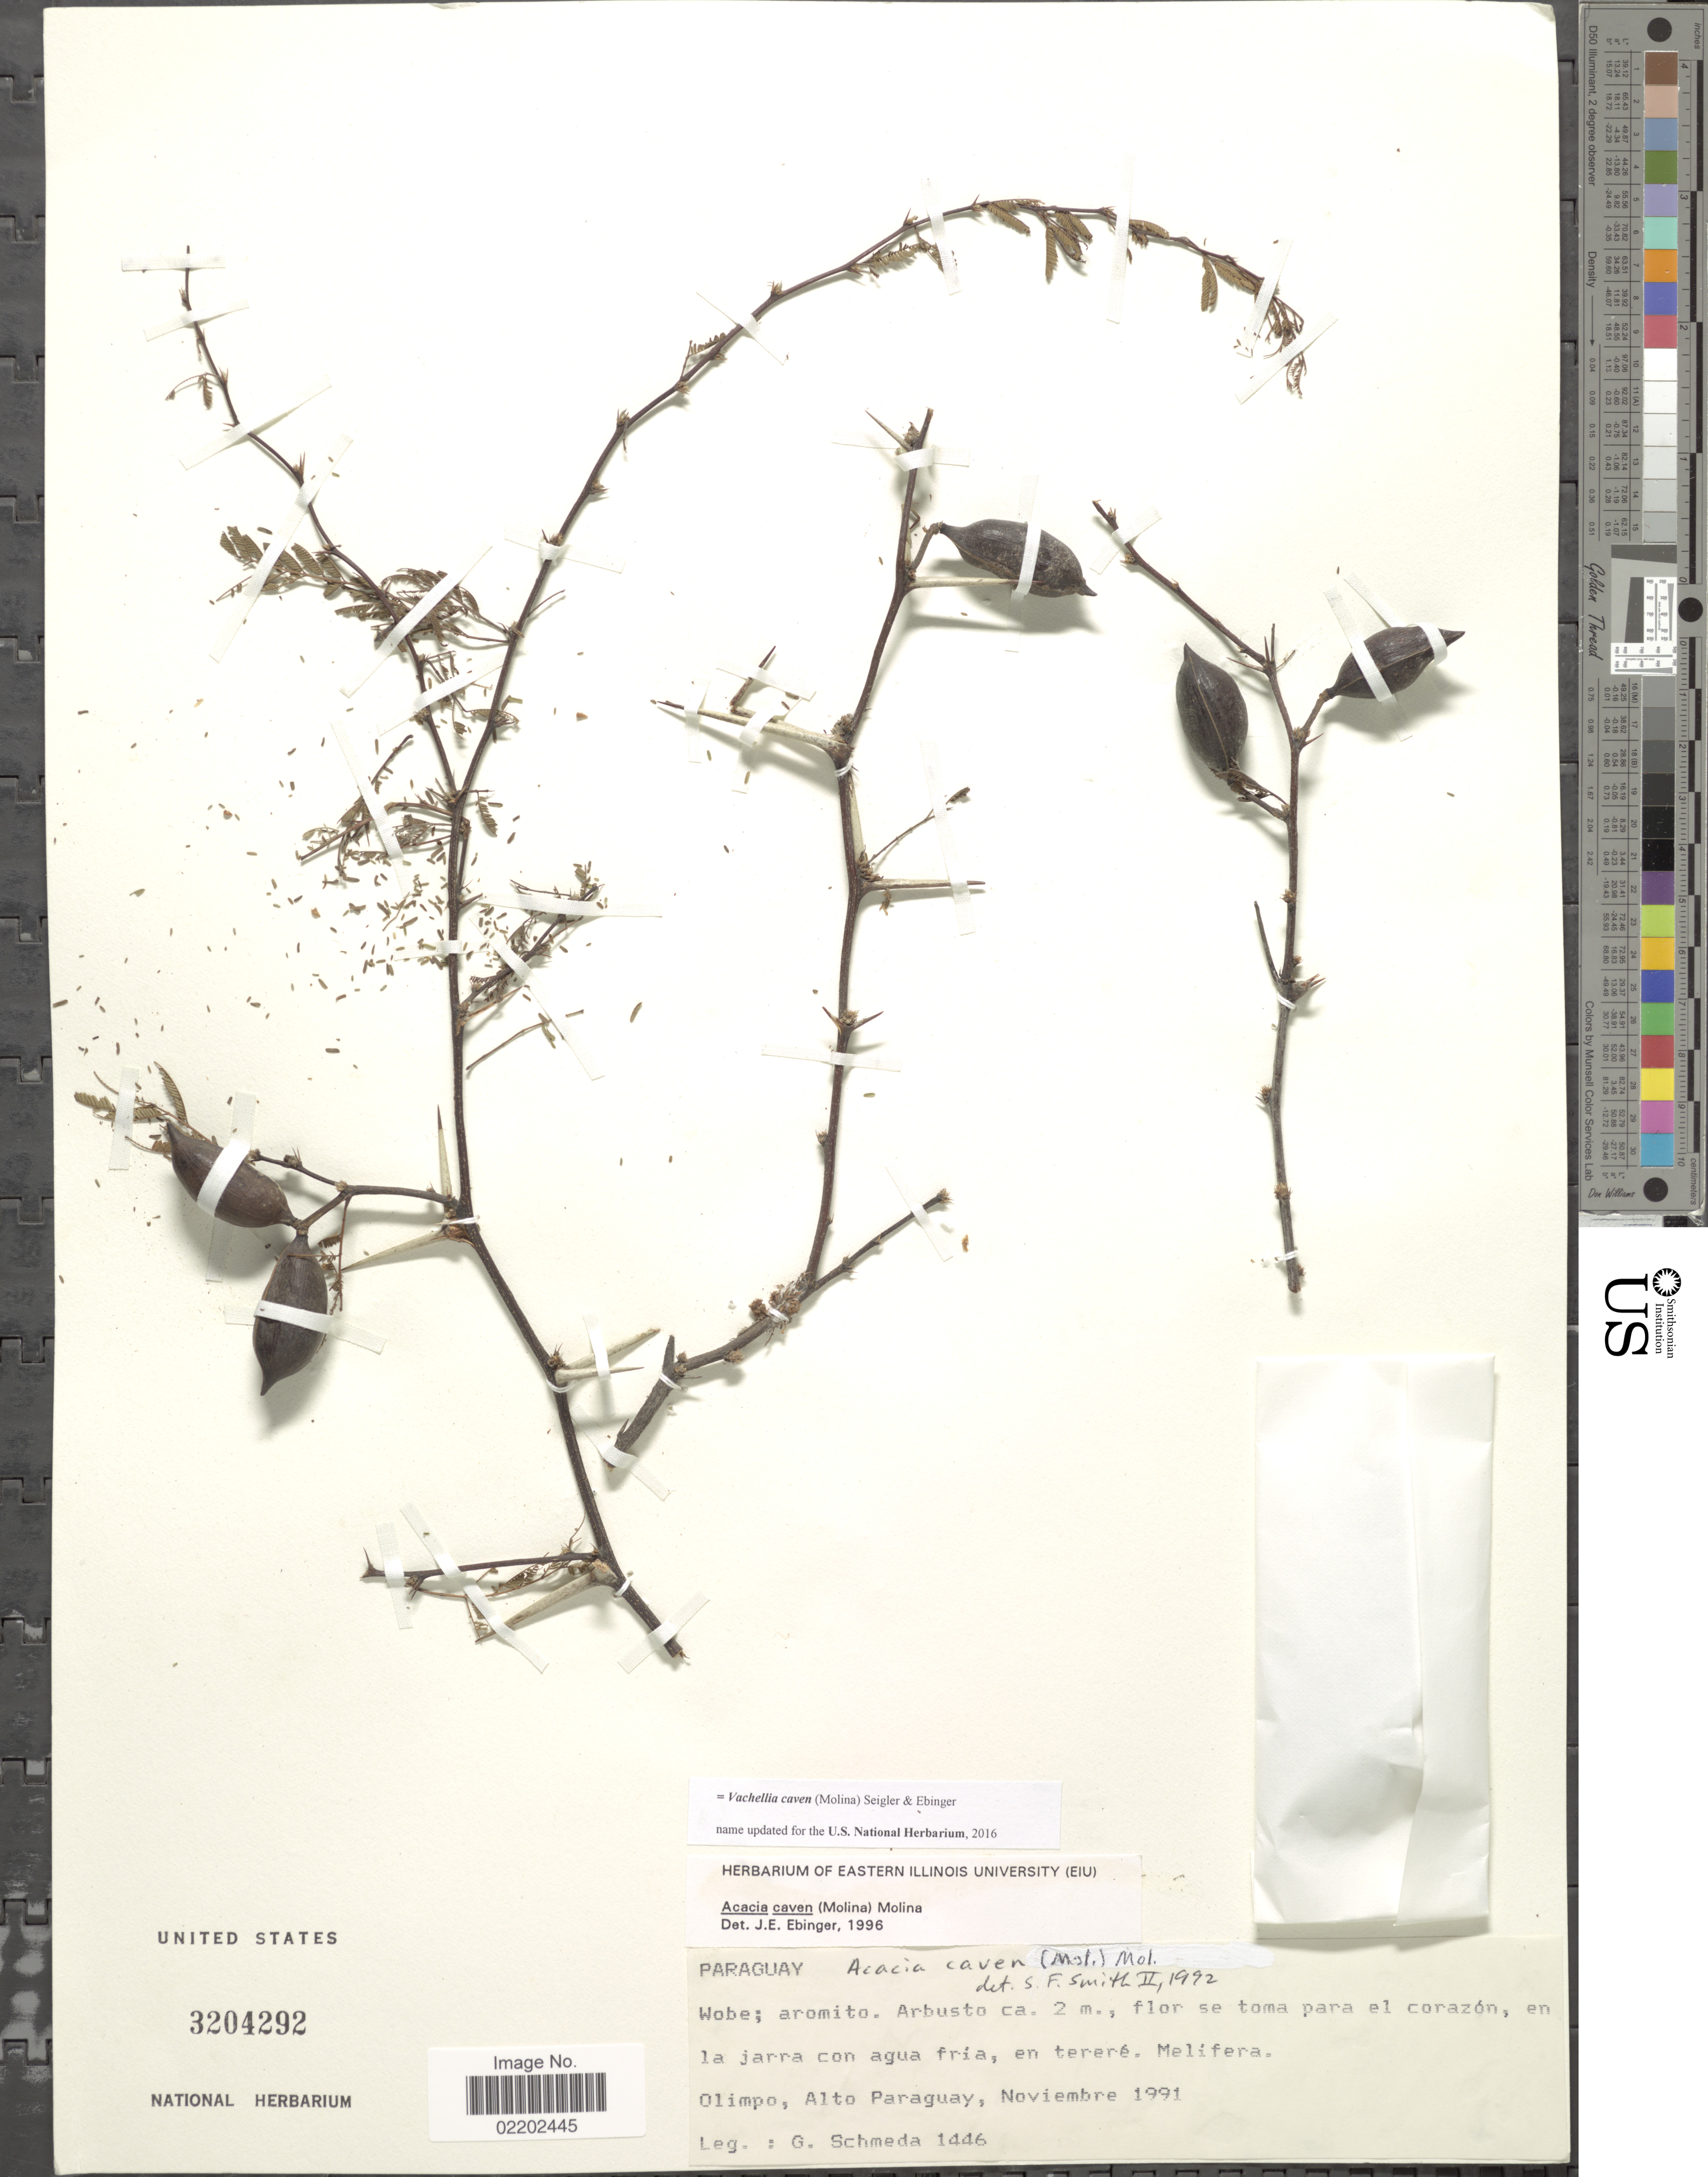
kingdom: Plantae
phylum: Tracheophyta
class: Magnoliopsida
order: Fabales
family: Fabaceae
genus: Vachellia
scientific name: Vachellia caven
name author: (Molina) Seigler & Ebinger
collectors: G. Schmeda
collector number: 1446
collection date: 1991-11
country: Paraguay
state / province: Alto Paraguay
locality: Olimpo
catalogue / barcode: US 3204292